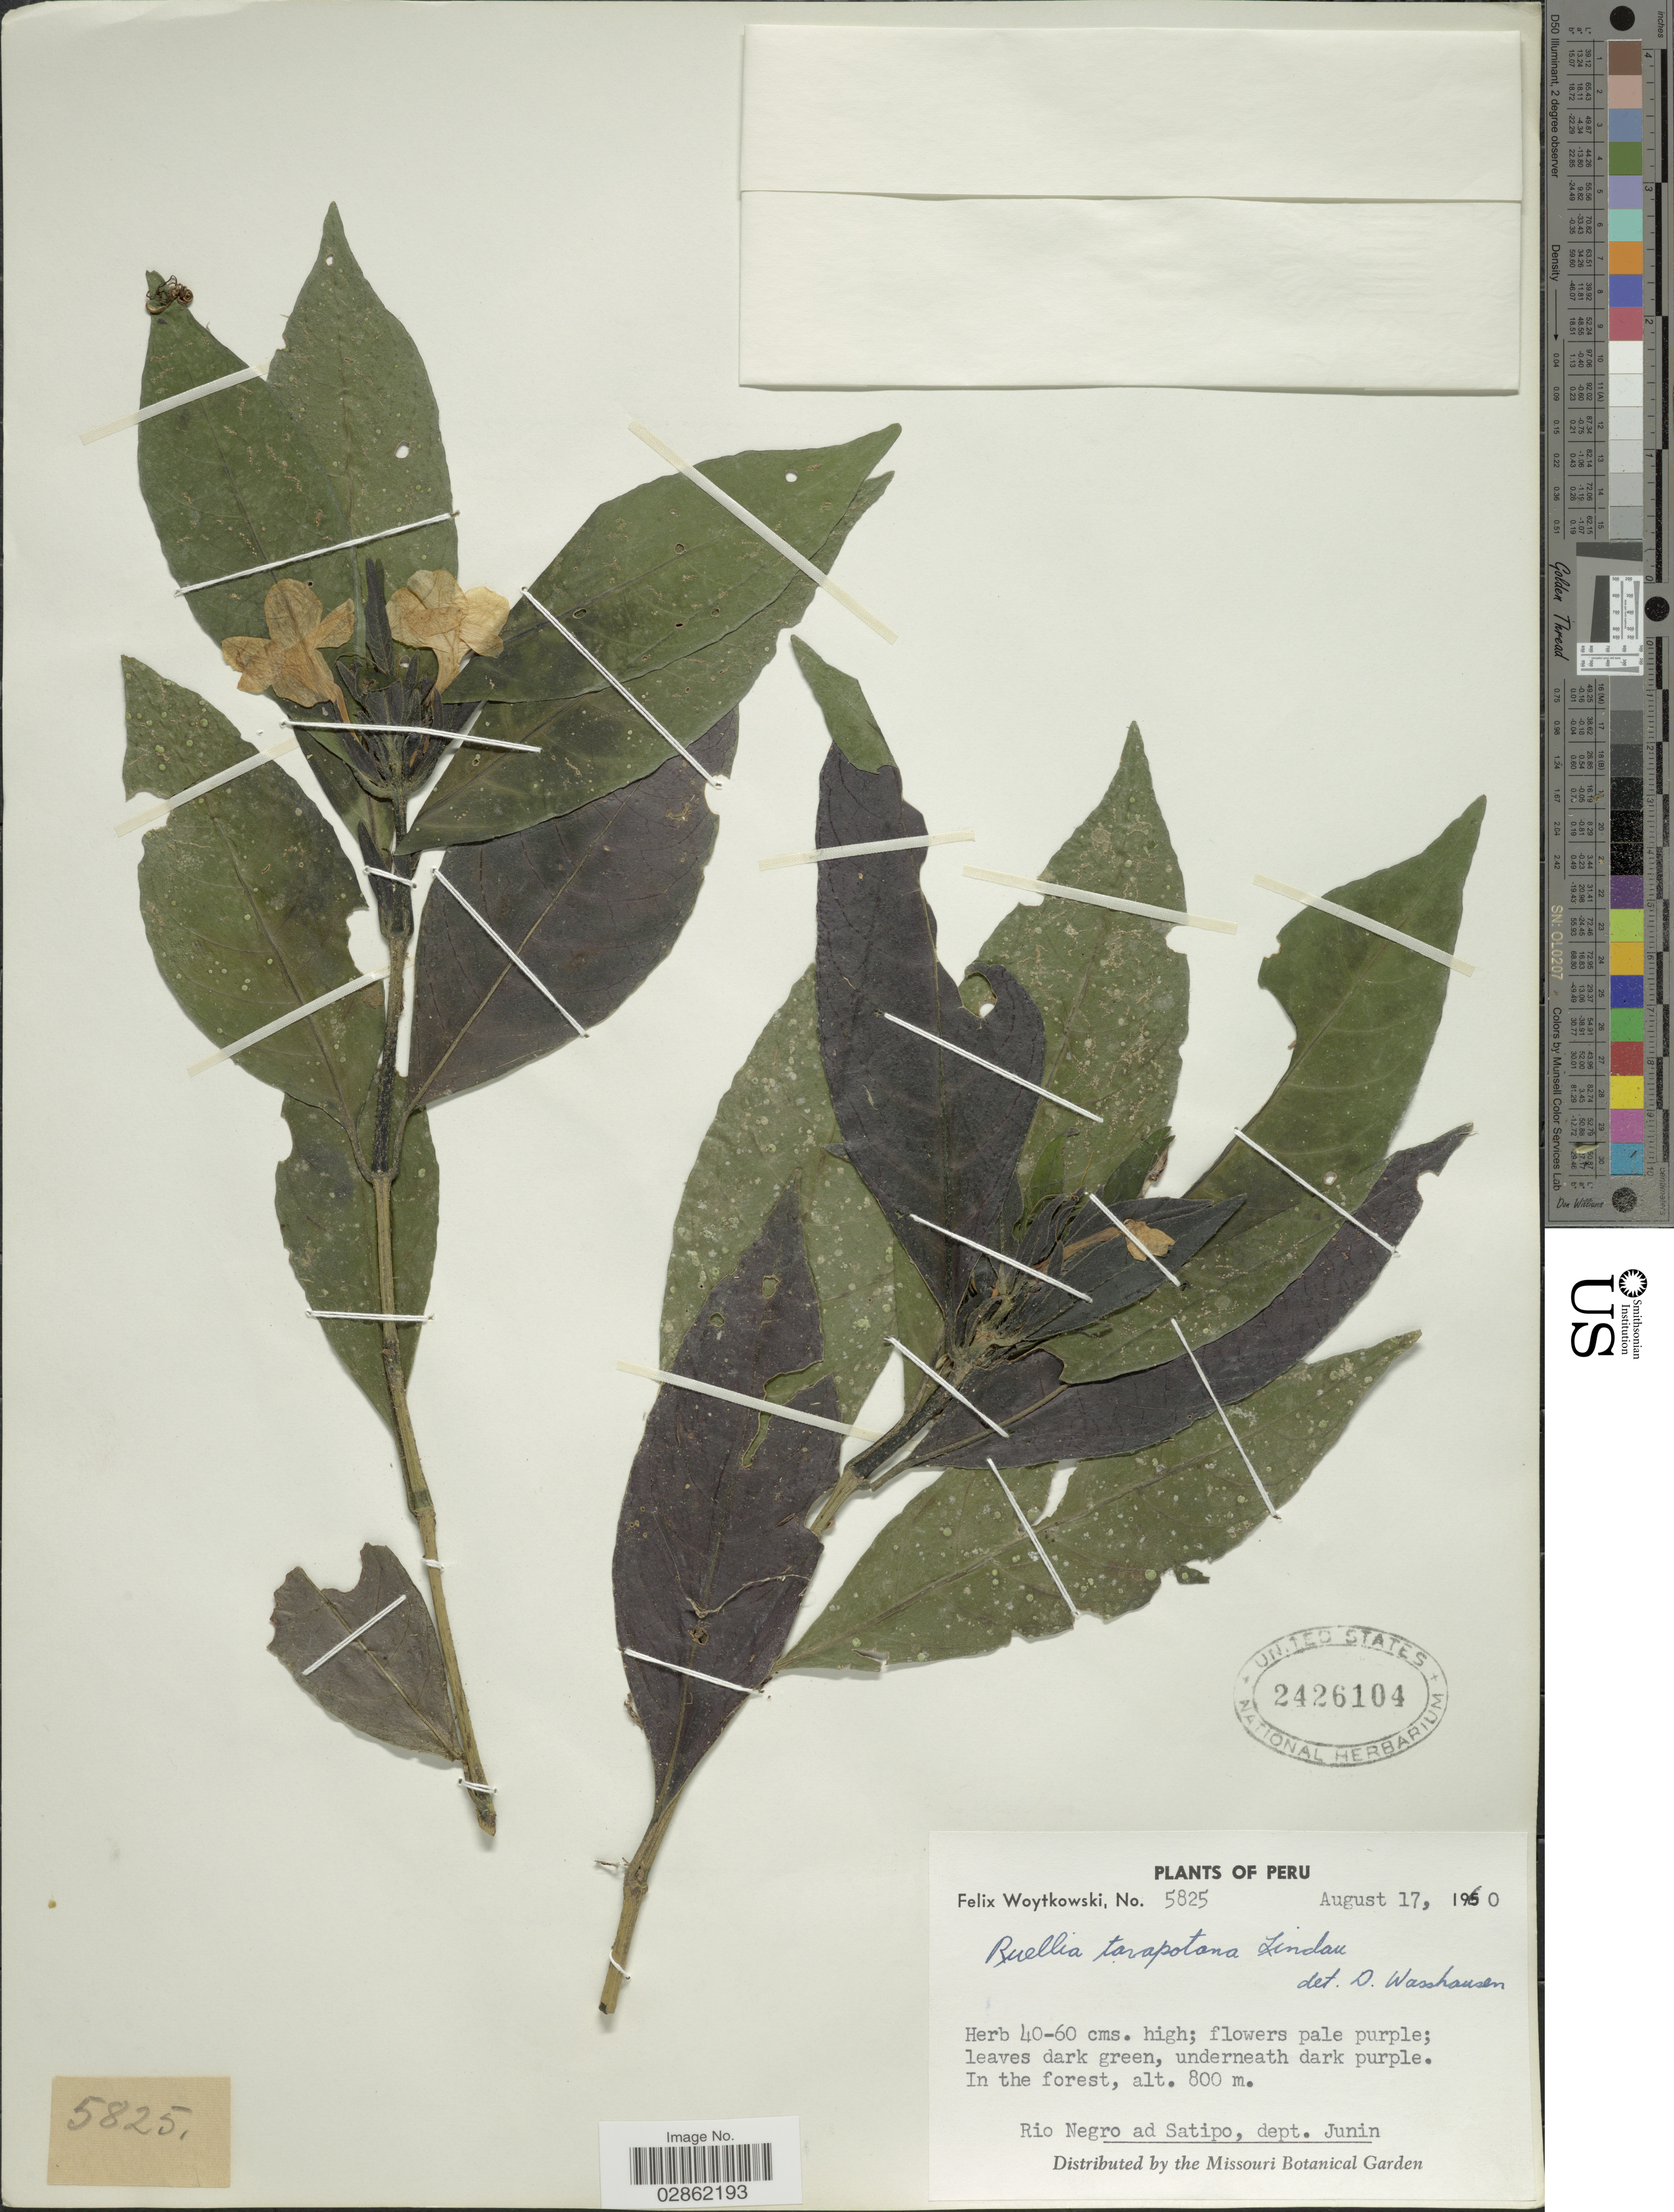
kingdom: Plantae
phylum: Tracheophyta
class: Magnoliopsida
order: Lamiales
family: Acanthaceae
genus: Ruellia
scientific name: Ruellia tarapotana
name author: Lindau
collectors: F. Woytkowski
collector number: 5825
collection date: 1960-08-17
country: Peru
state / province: Junín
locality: Rio Negro ad Satipo, dept. Junin.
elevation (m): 800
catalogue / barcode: US 2426104